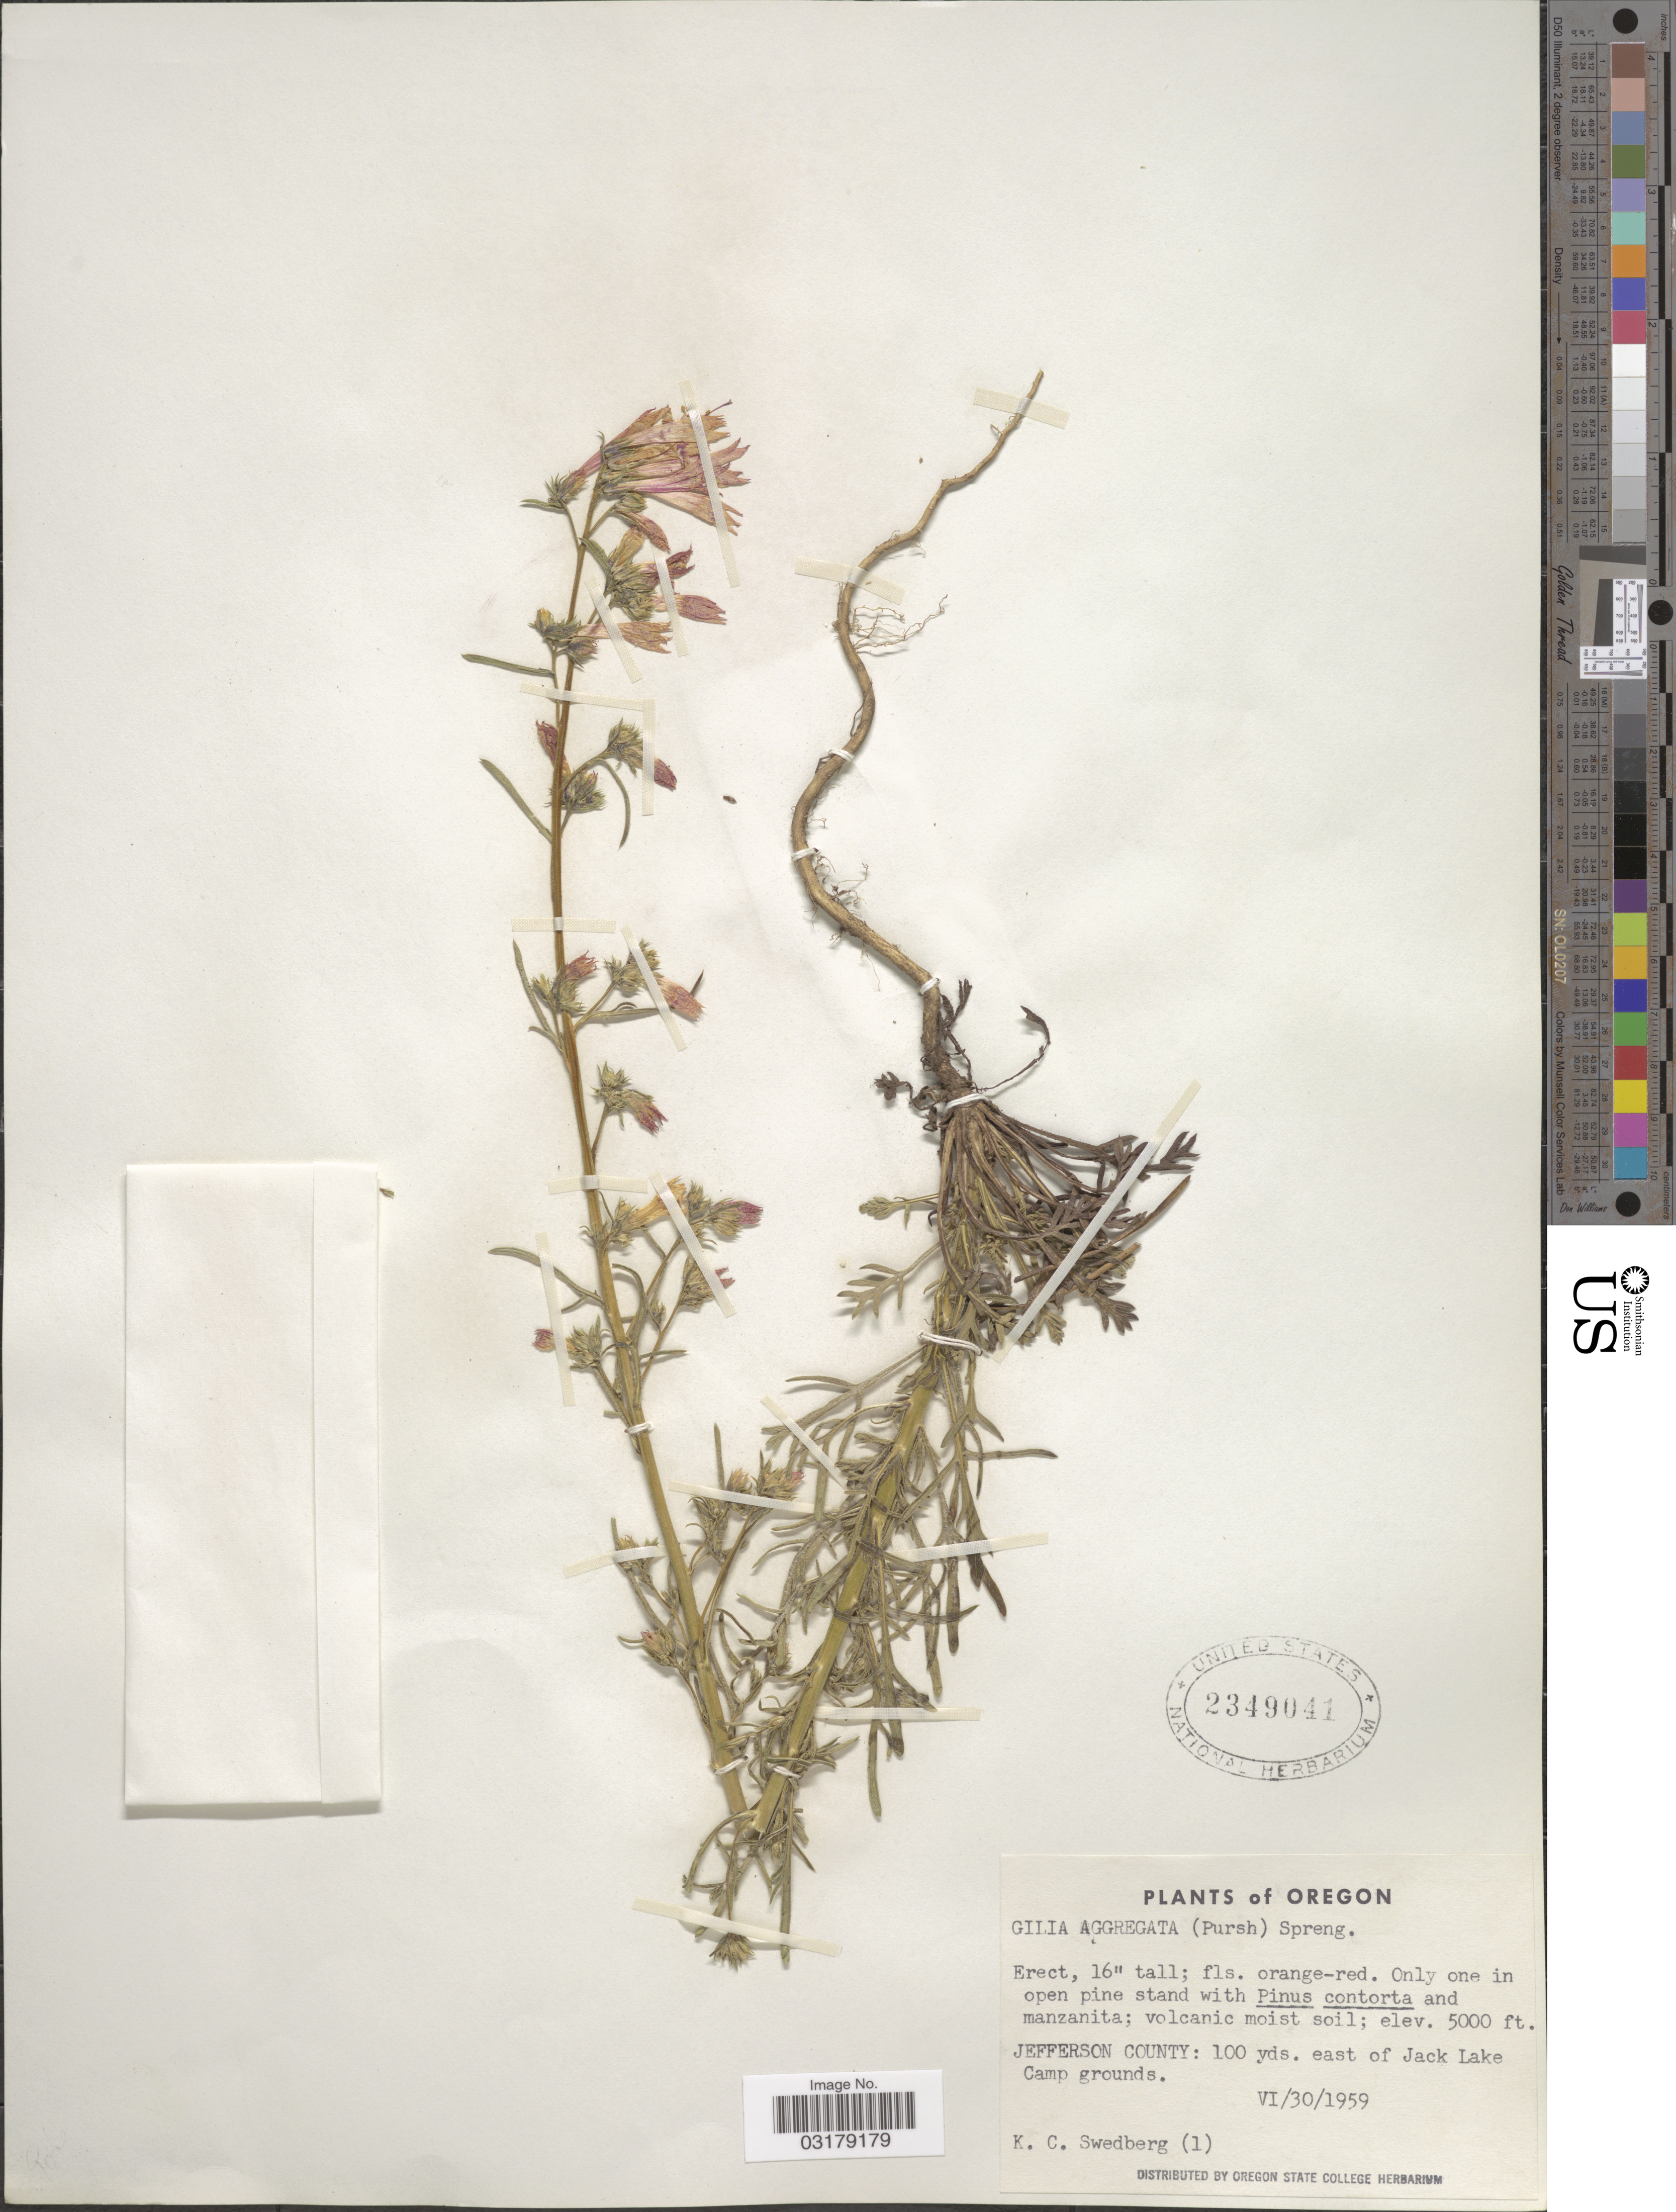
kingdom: Plantae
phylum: Tracheophyta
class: Magnoliopsida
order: Ericales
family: Polemoniaceae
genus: Ipomopsis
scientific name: Ipomopsis aggregata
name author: (Pursh) V.E. Grant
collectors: K. Swedberg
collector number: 1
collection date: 1959-06-30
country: United States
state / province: Oregon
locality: Jefferson County: 100 yds. east of Jack Lake Camp grounds.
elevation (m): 1524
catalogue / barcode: US 2349041